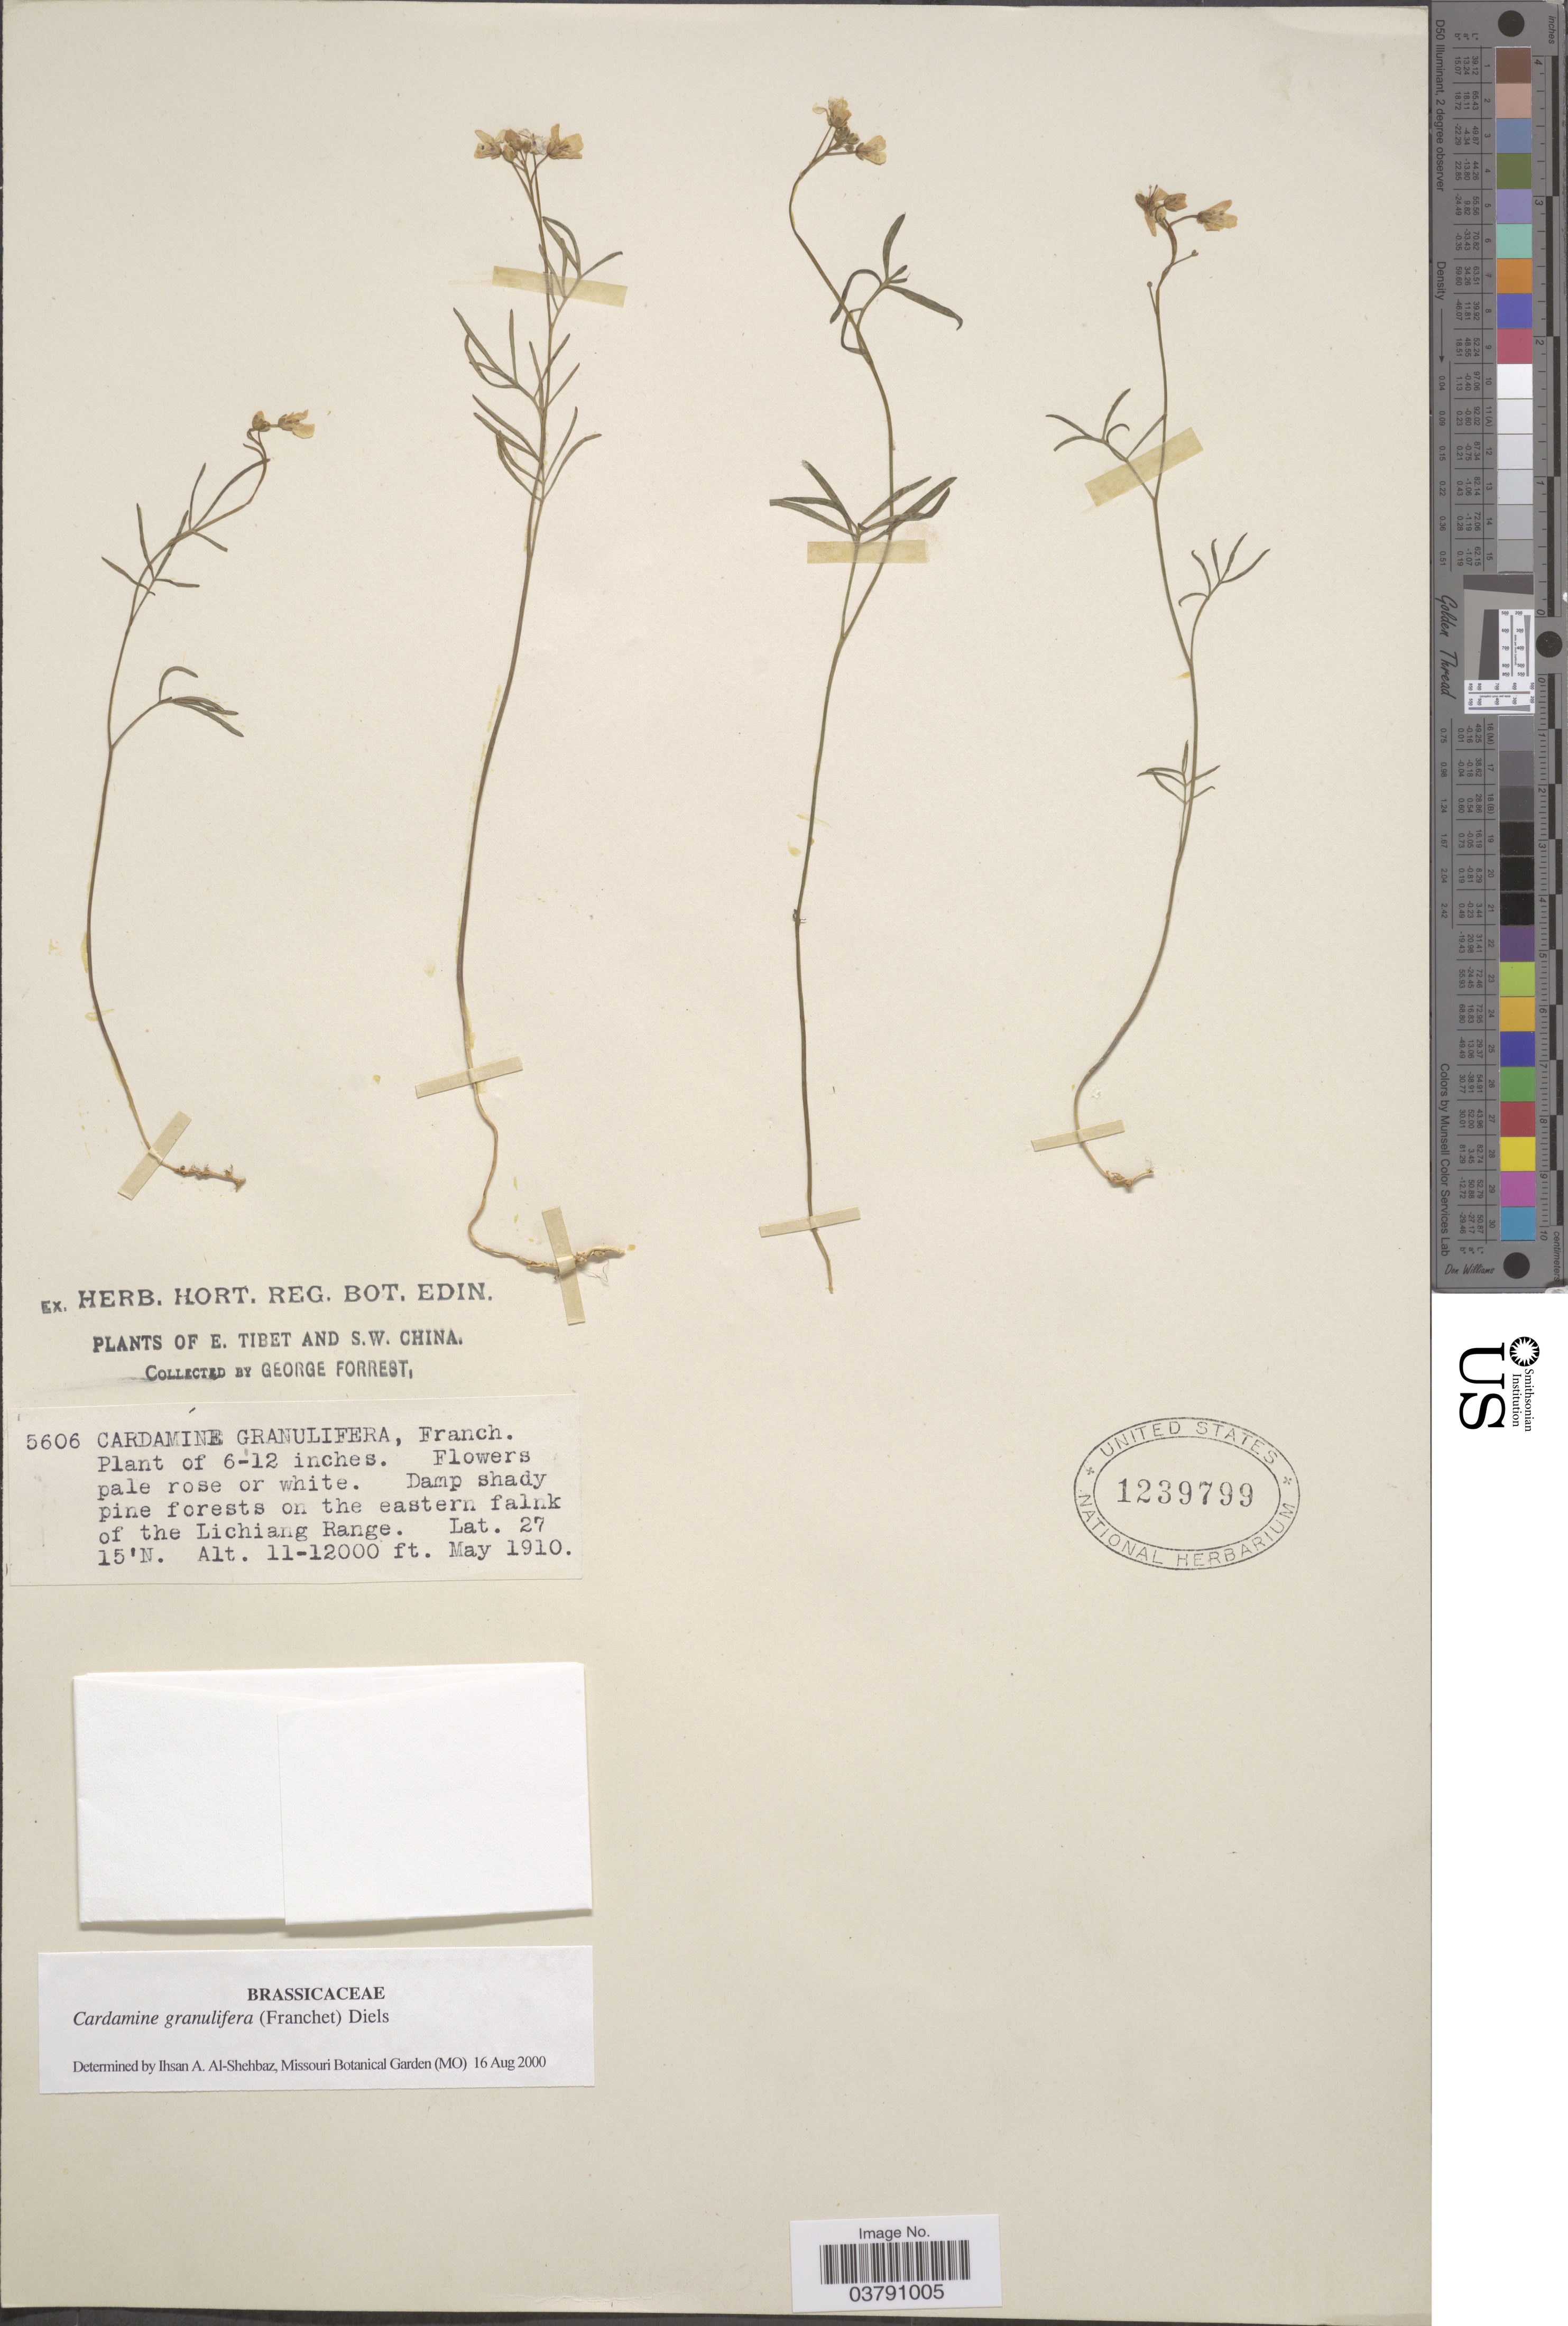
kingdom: Plantae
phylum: Tracheophyta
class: Magnoliopsida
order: Brassicales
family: Brassicaceae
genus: Cardamine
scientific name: Cardamine granulifera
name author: (Franch.) Diels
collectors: G. Forrest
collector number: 5606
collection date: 1910-05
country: China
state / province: Xizang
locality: E. Tibet and S.W. China. On the eastern falnk of The Lichiang Range.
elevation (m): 3353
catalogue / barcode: US 1239799